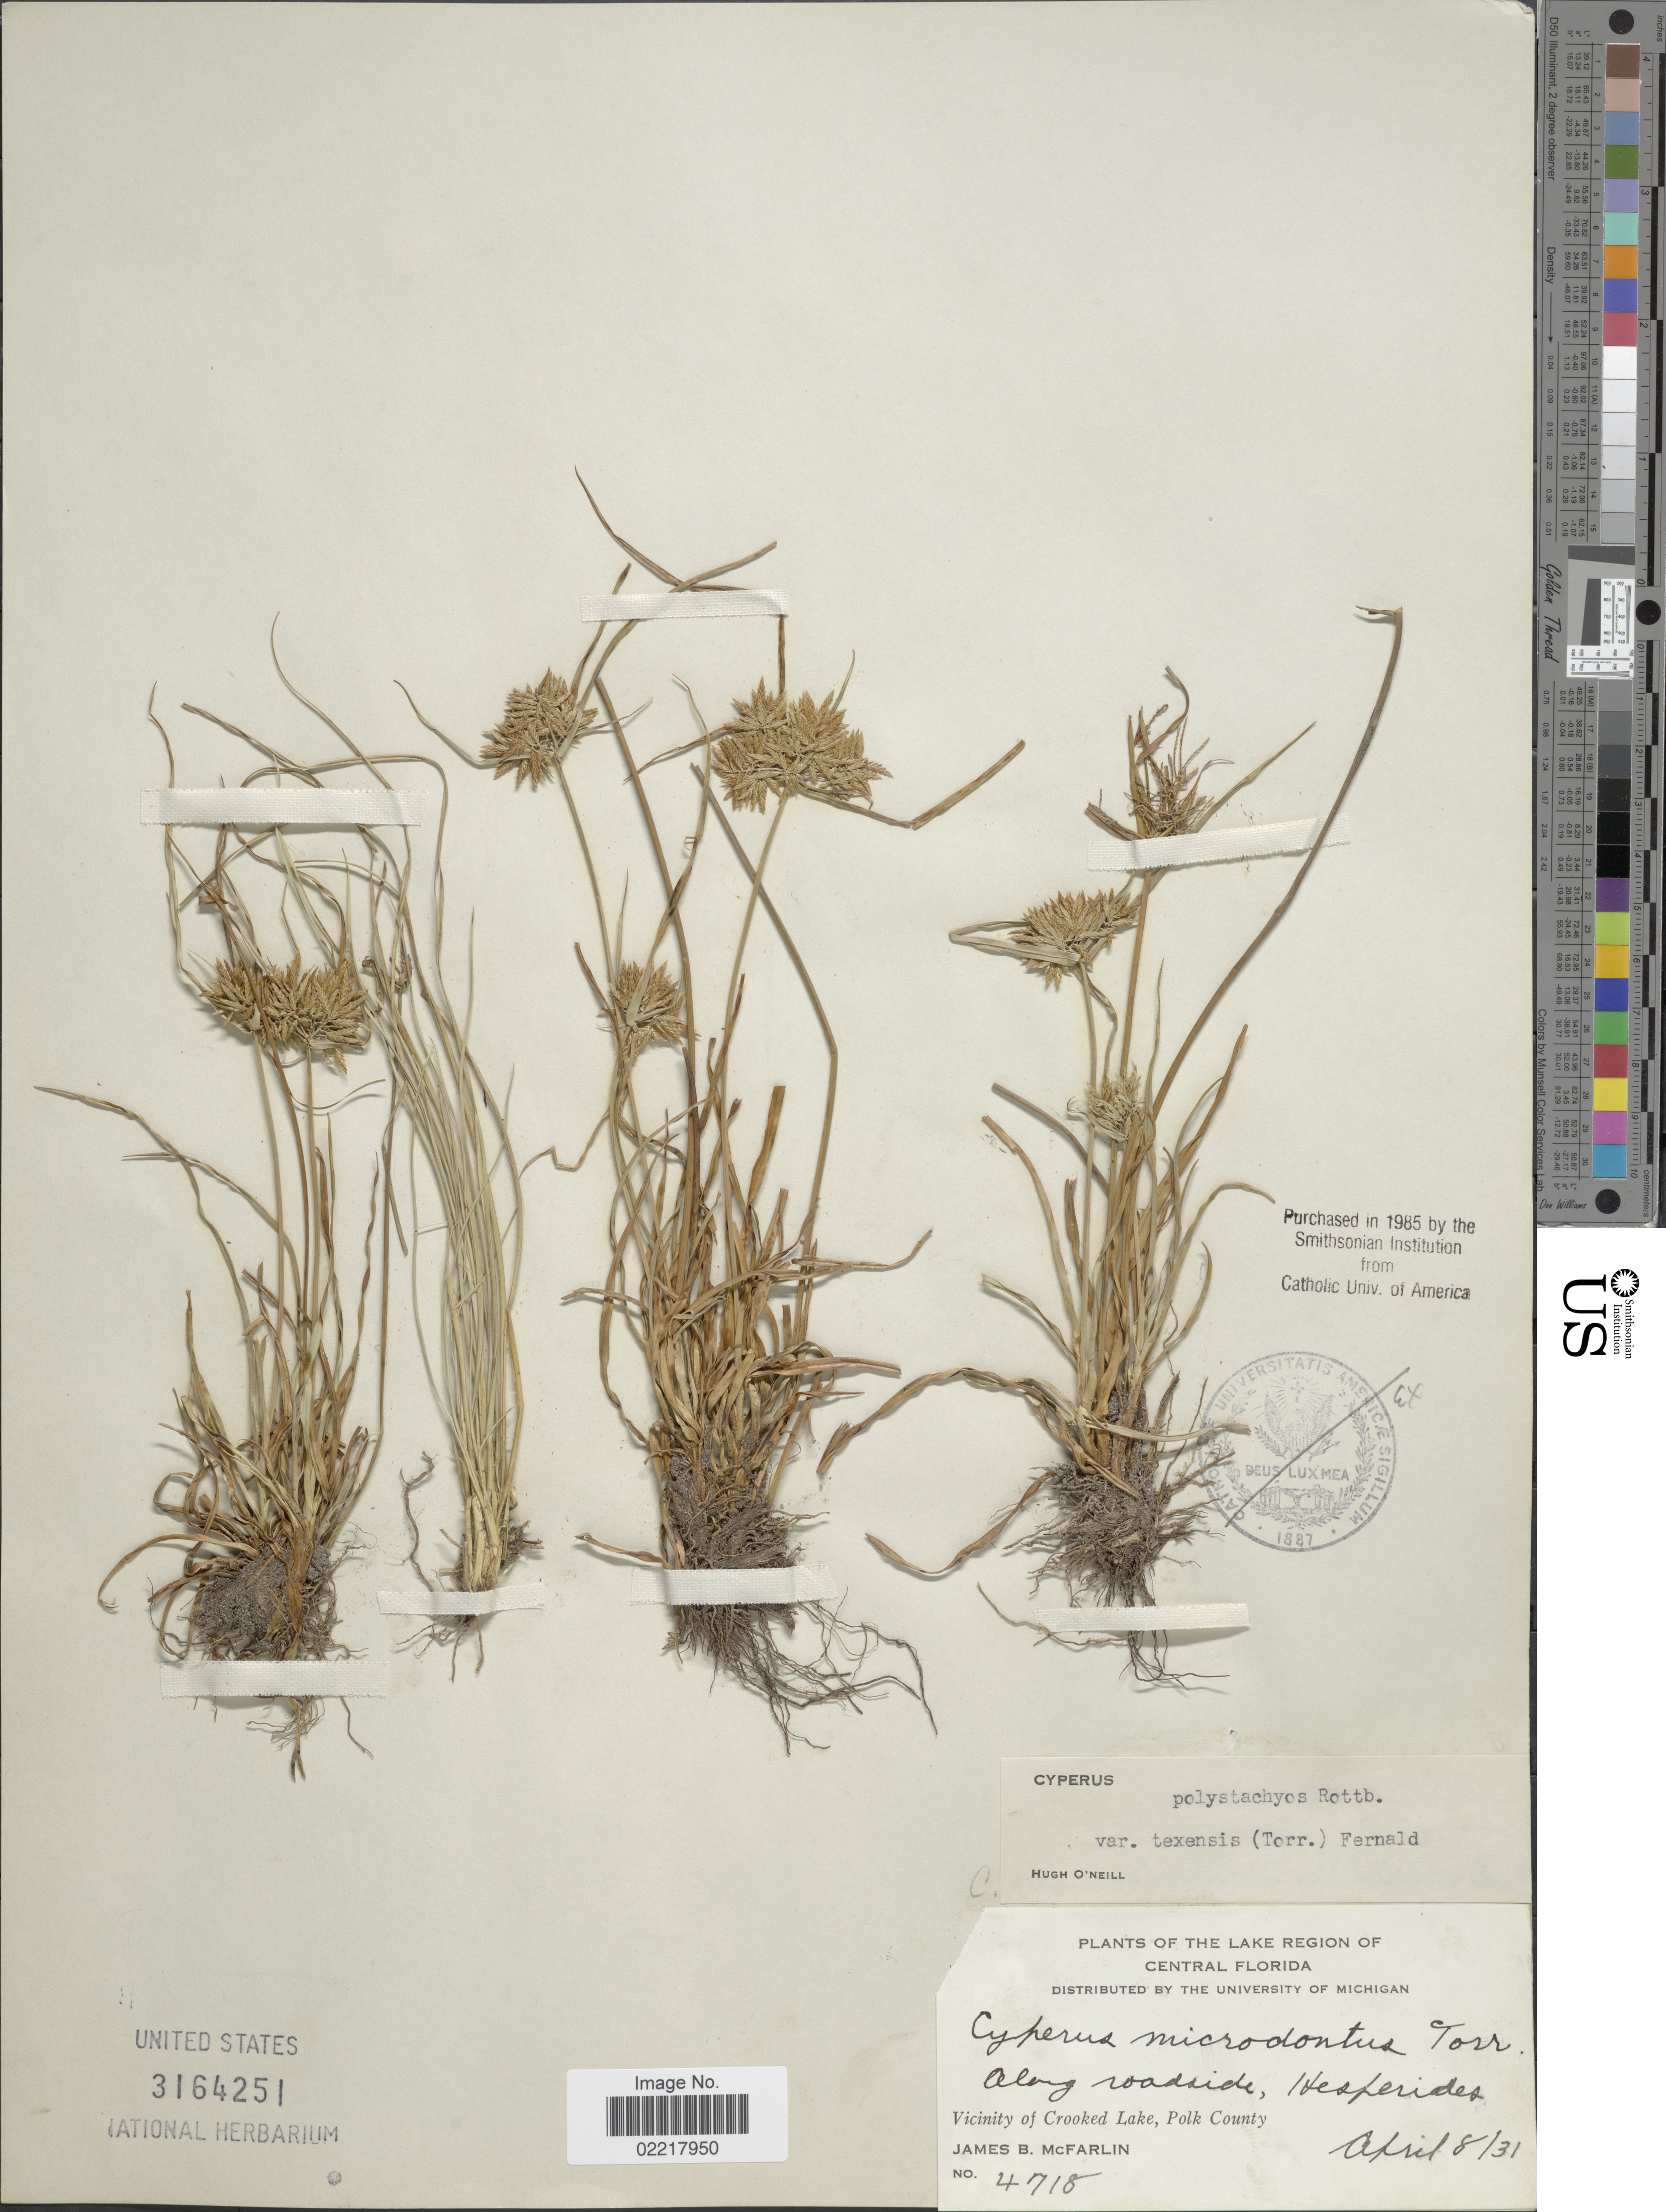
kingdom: Plantae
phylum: Tracheophyta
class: Liliopsida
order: Poales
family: Cyperaceae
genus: Cyperus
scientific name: Cyperus polystachyos var. texensis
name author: (Torr.) Fernald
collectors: J. McFarlin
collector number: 4718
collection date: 1931-04-08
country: United States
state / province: Florida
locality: The Lake Region of Central Florida, Hesperides, Vicinity of Crooked Lake, Polk County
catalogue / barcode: US 3164251